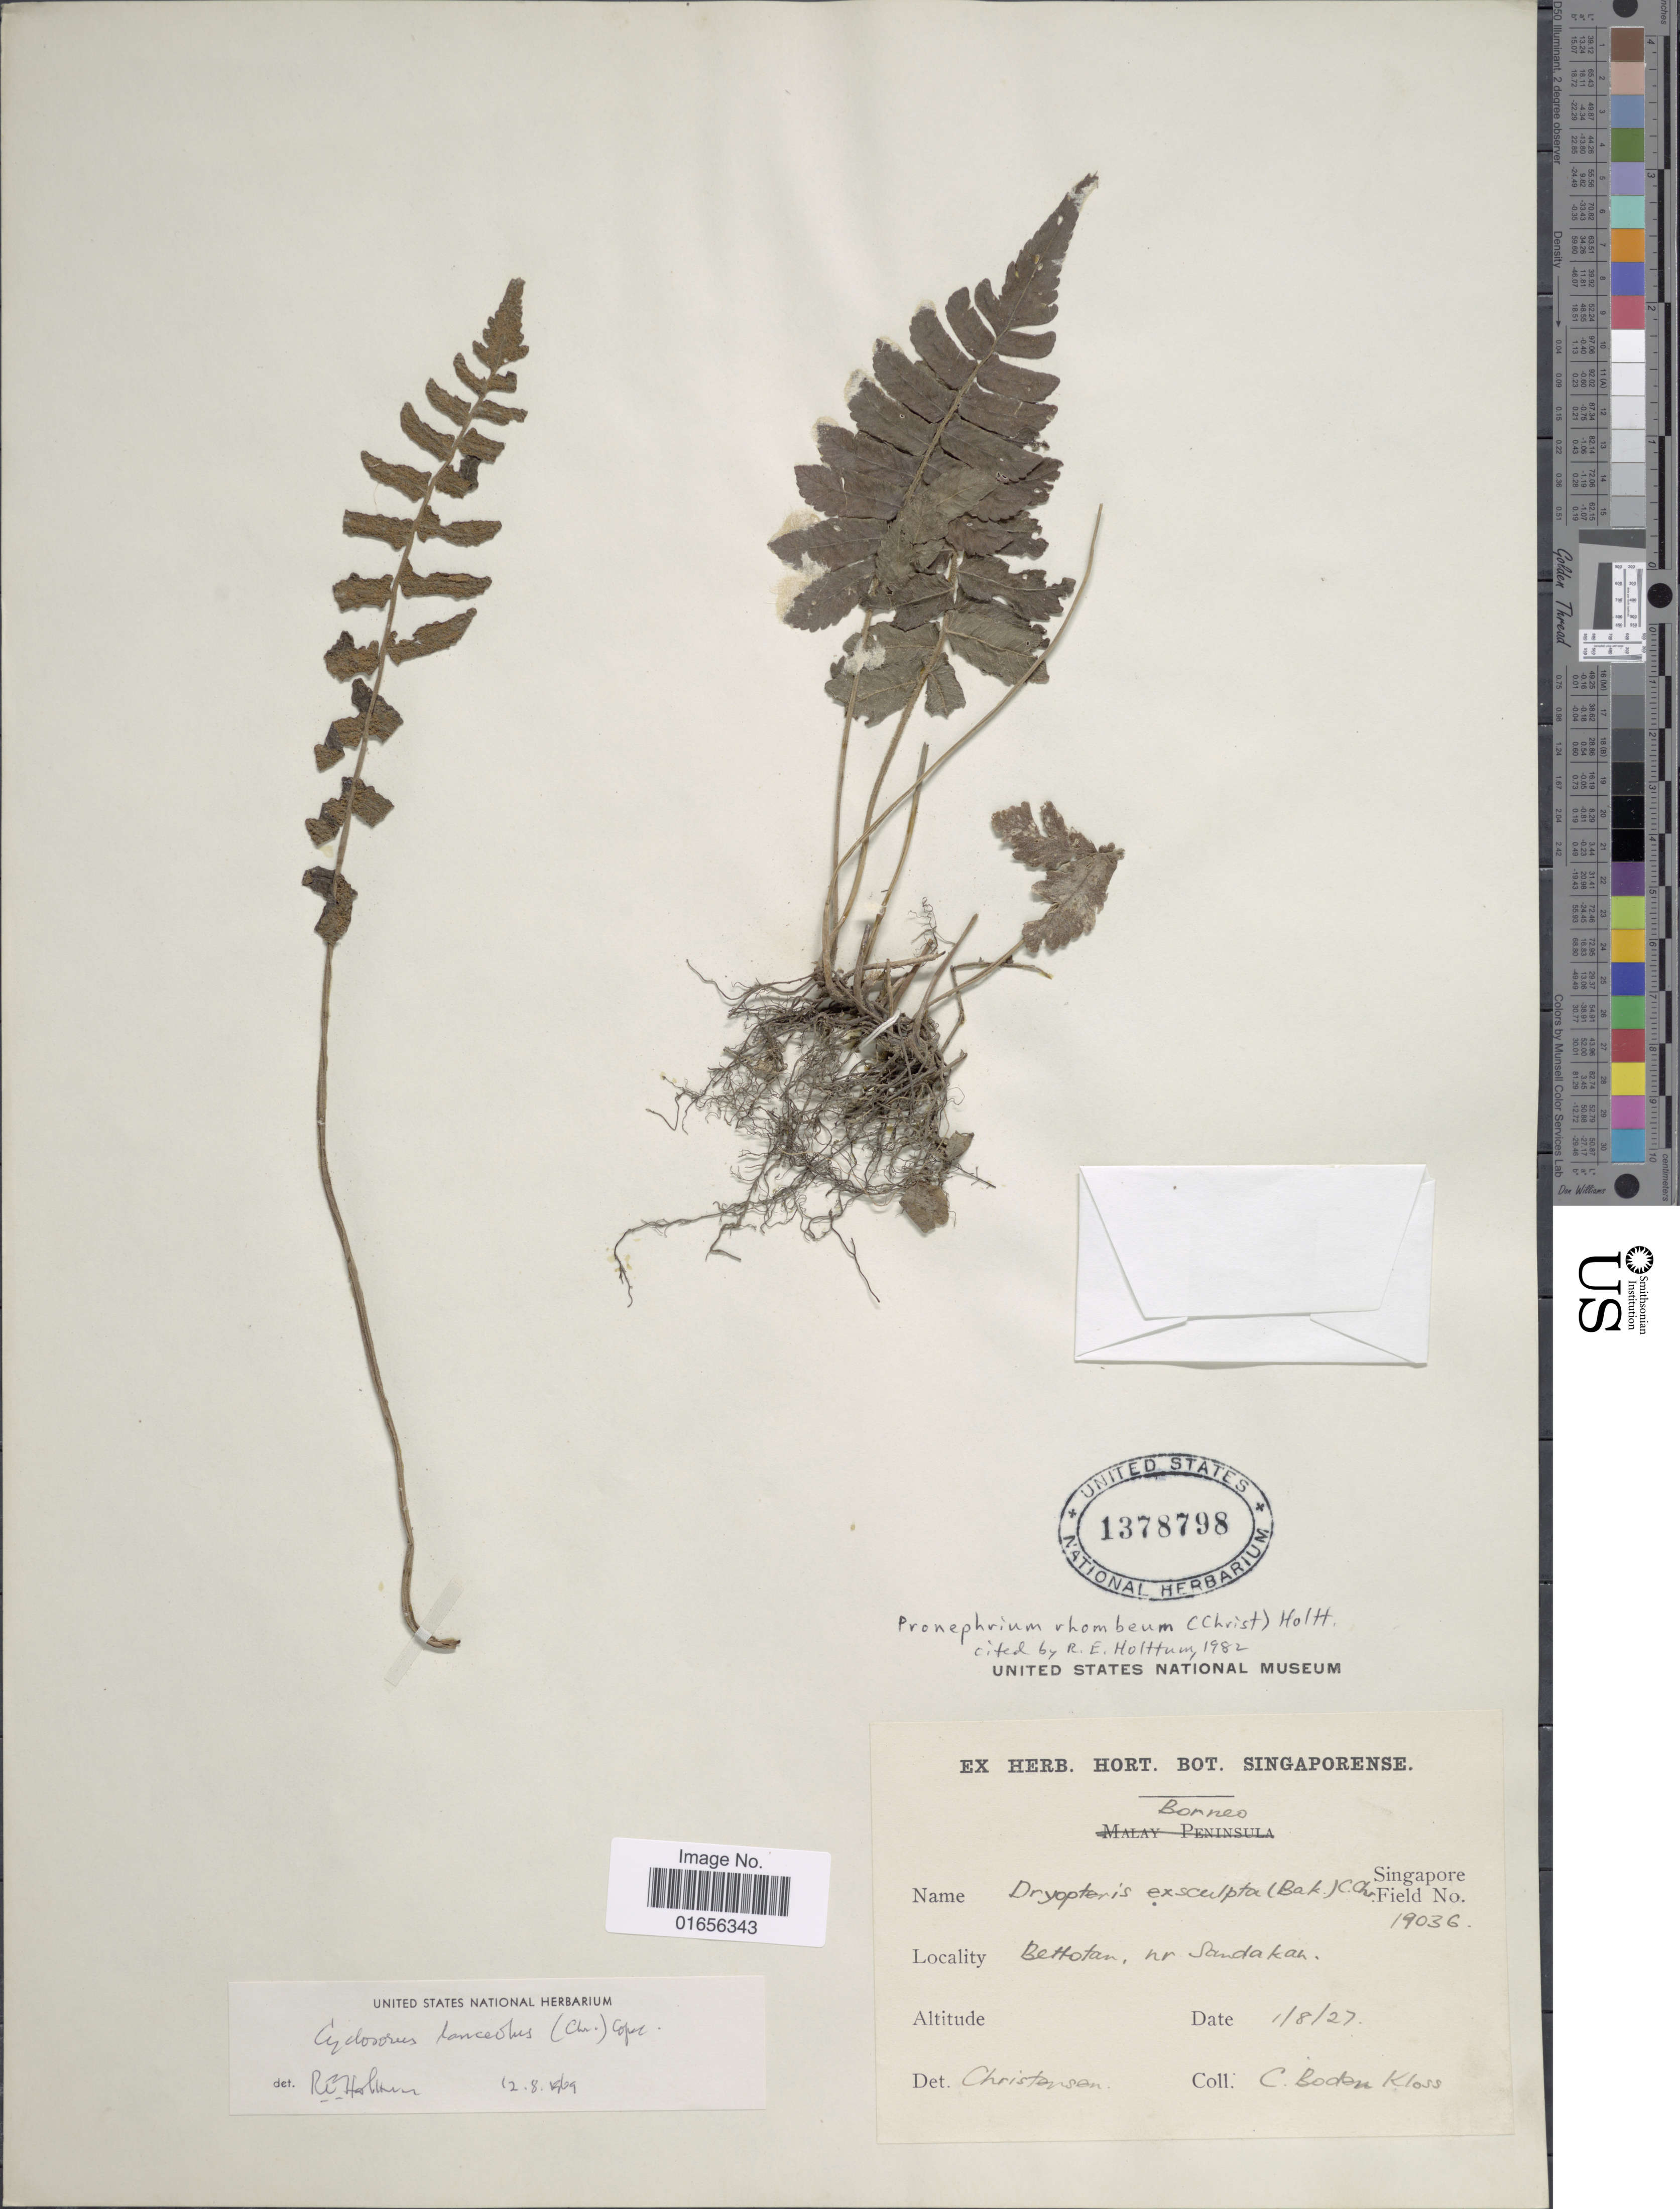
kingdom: Plantae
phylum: Tracheophyta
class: Polypodiopsida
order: Polypodiales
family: Thelypteridaceae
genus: Pronephrium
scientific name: Pronephrium rhombeum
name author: (Christ) Holttum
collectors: C. Boden-Kloss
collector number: Singapore Field 19036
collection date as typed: Transcribed d/m/y: 1/8/27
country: Malaysia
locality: Borneo, Bettotan, nr Sandakan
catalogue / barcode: US 1378798